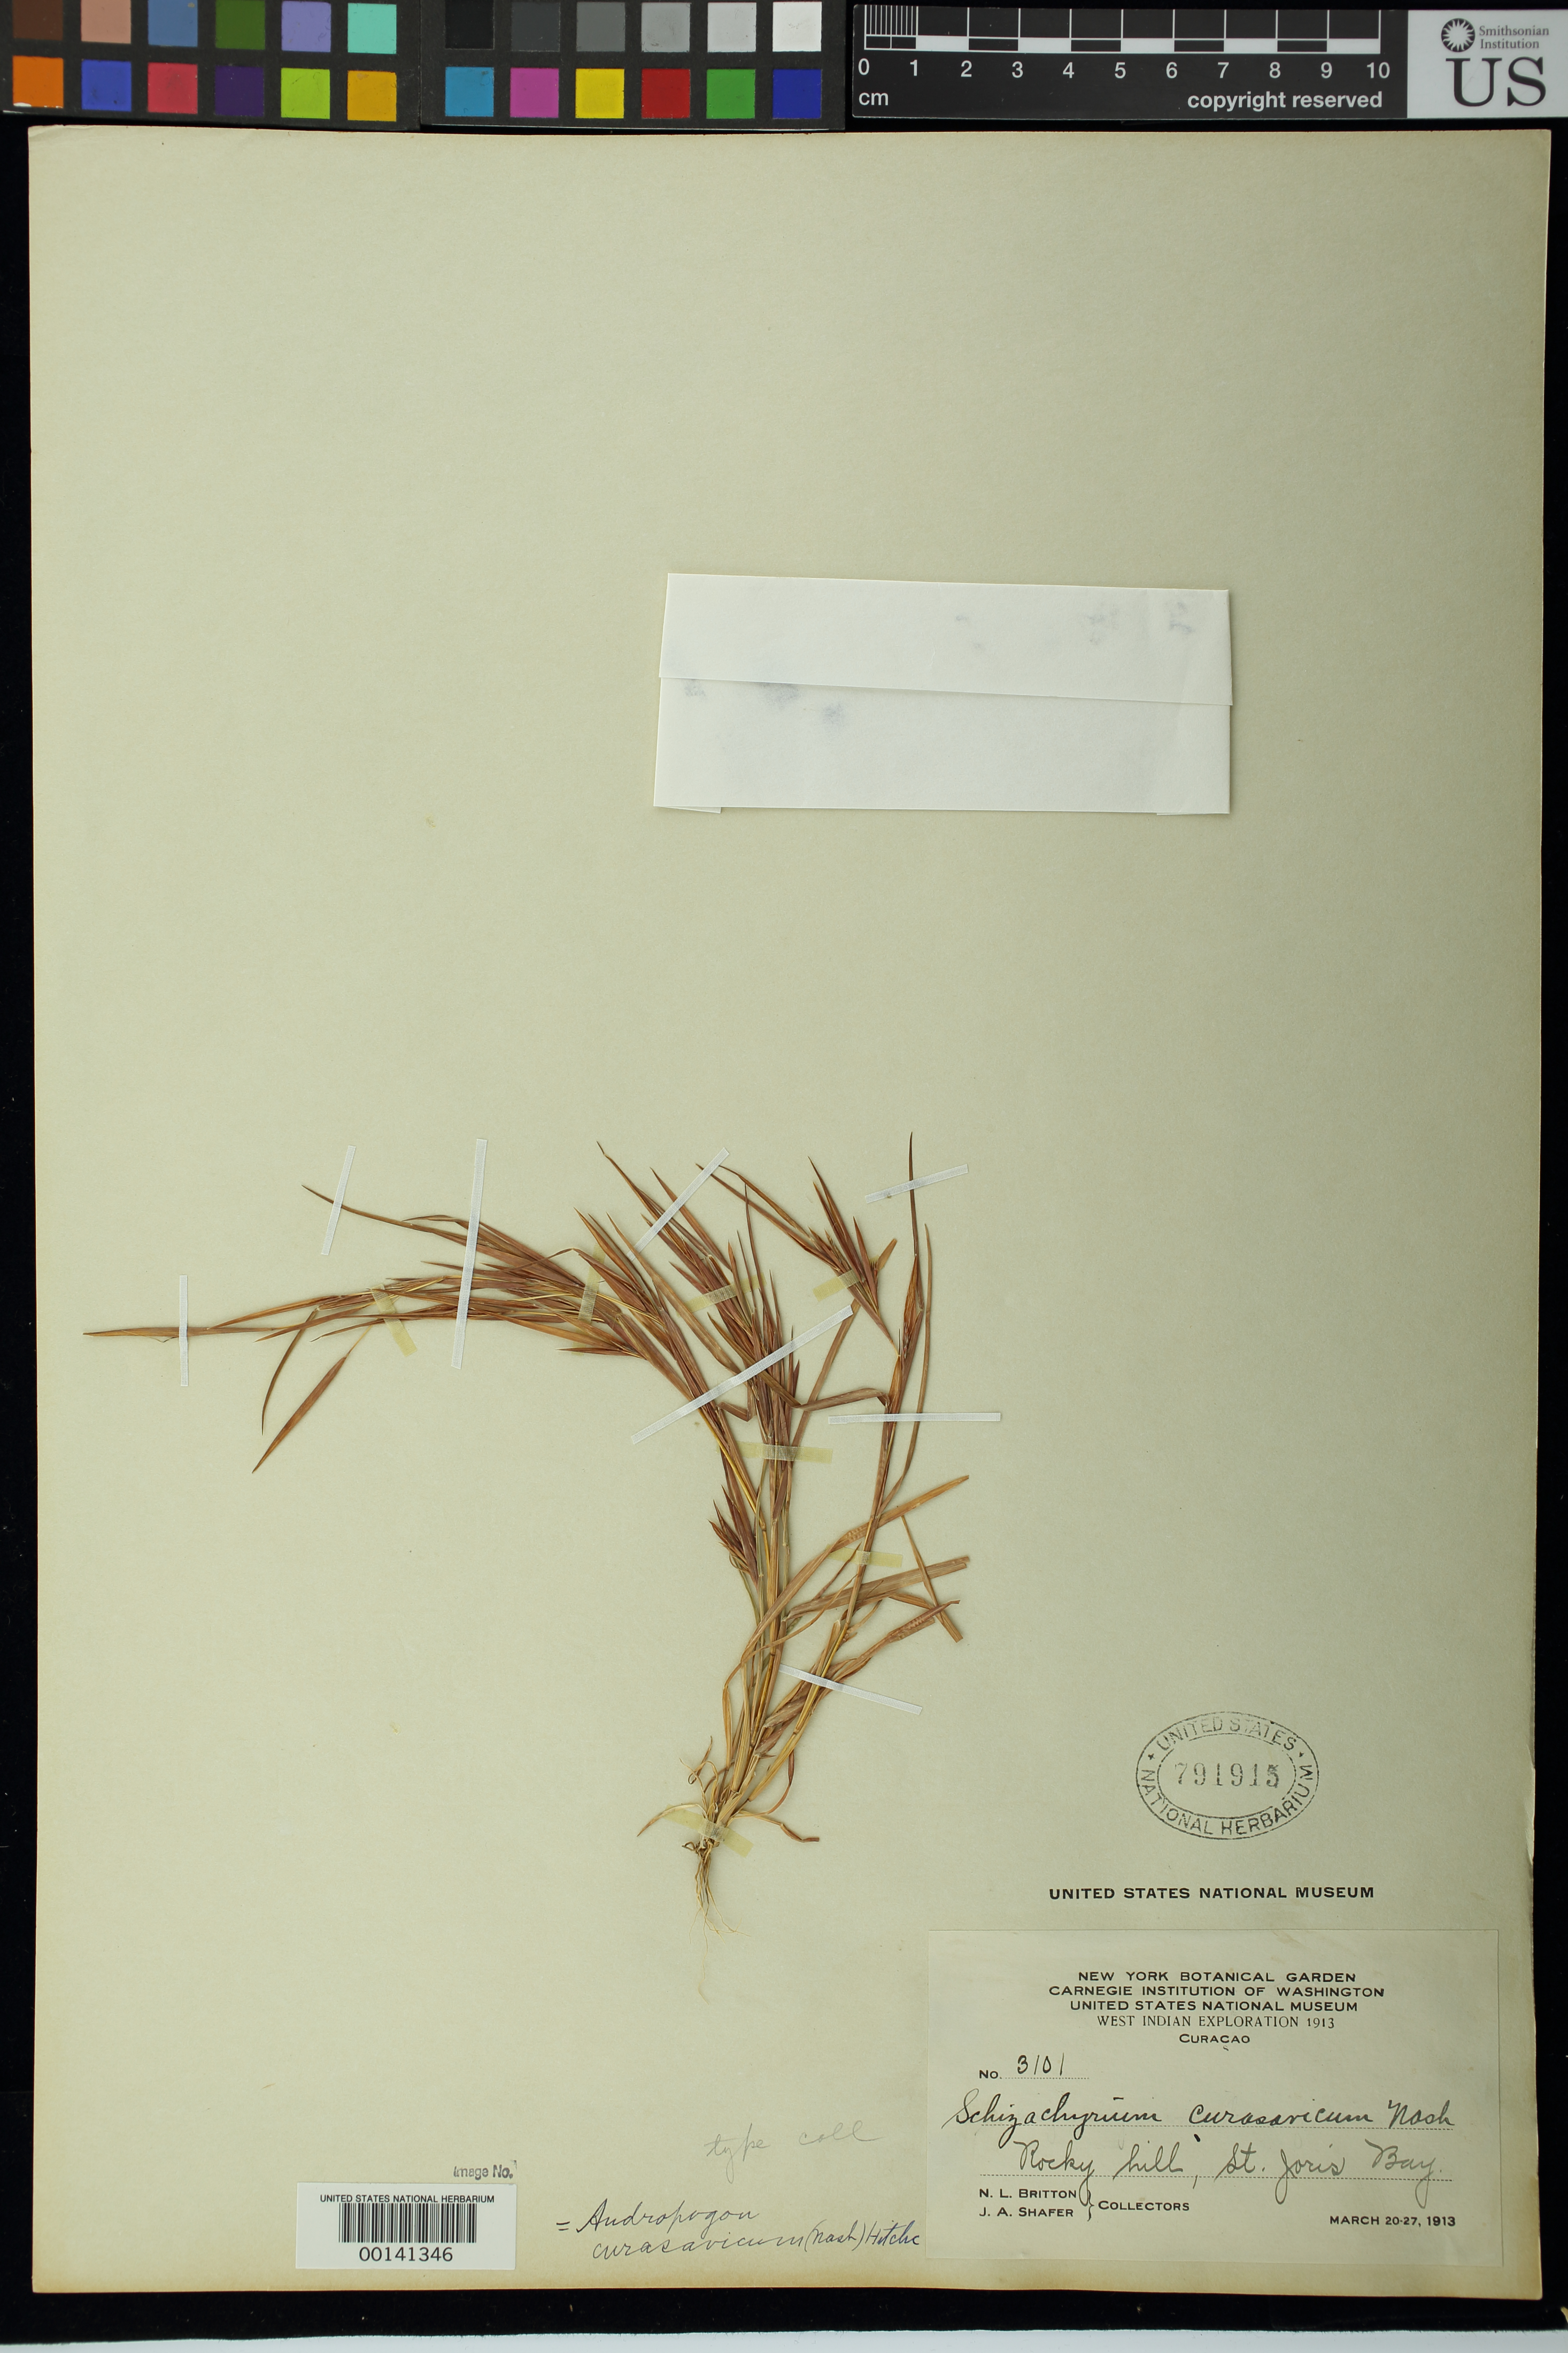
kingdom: Plantae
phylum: Tracheophyta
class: Liliopsida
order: Poales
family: Poaceae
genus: Schizachyrium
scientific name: Schizachyrium curasavicum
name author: Nash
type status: Type Collection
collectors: N. Britton & J. A. Shafer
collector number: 3101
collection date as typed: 20 Mar 1913 to 27 Mar 1913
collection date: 1913-03-20/1913-03-27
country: Curaçao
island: Curaçao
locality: Rocky hill, St. Joris Bay.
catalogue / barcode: US 791915